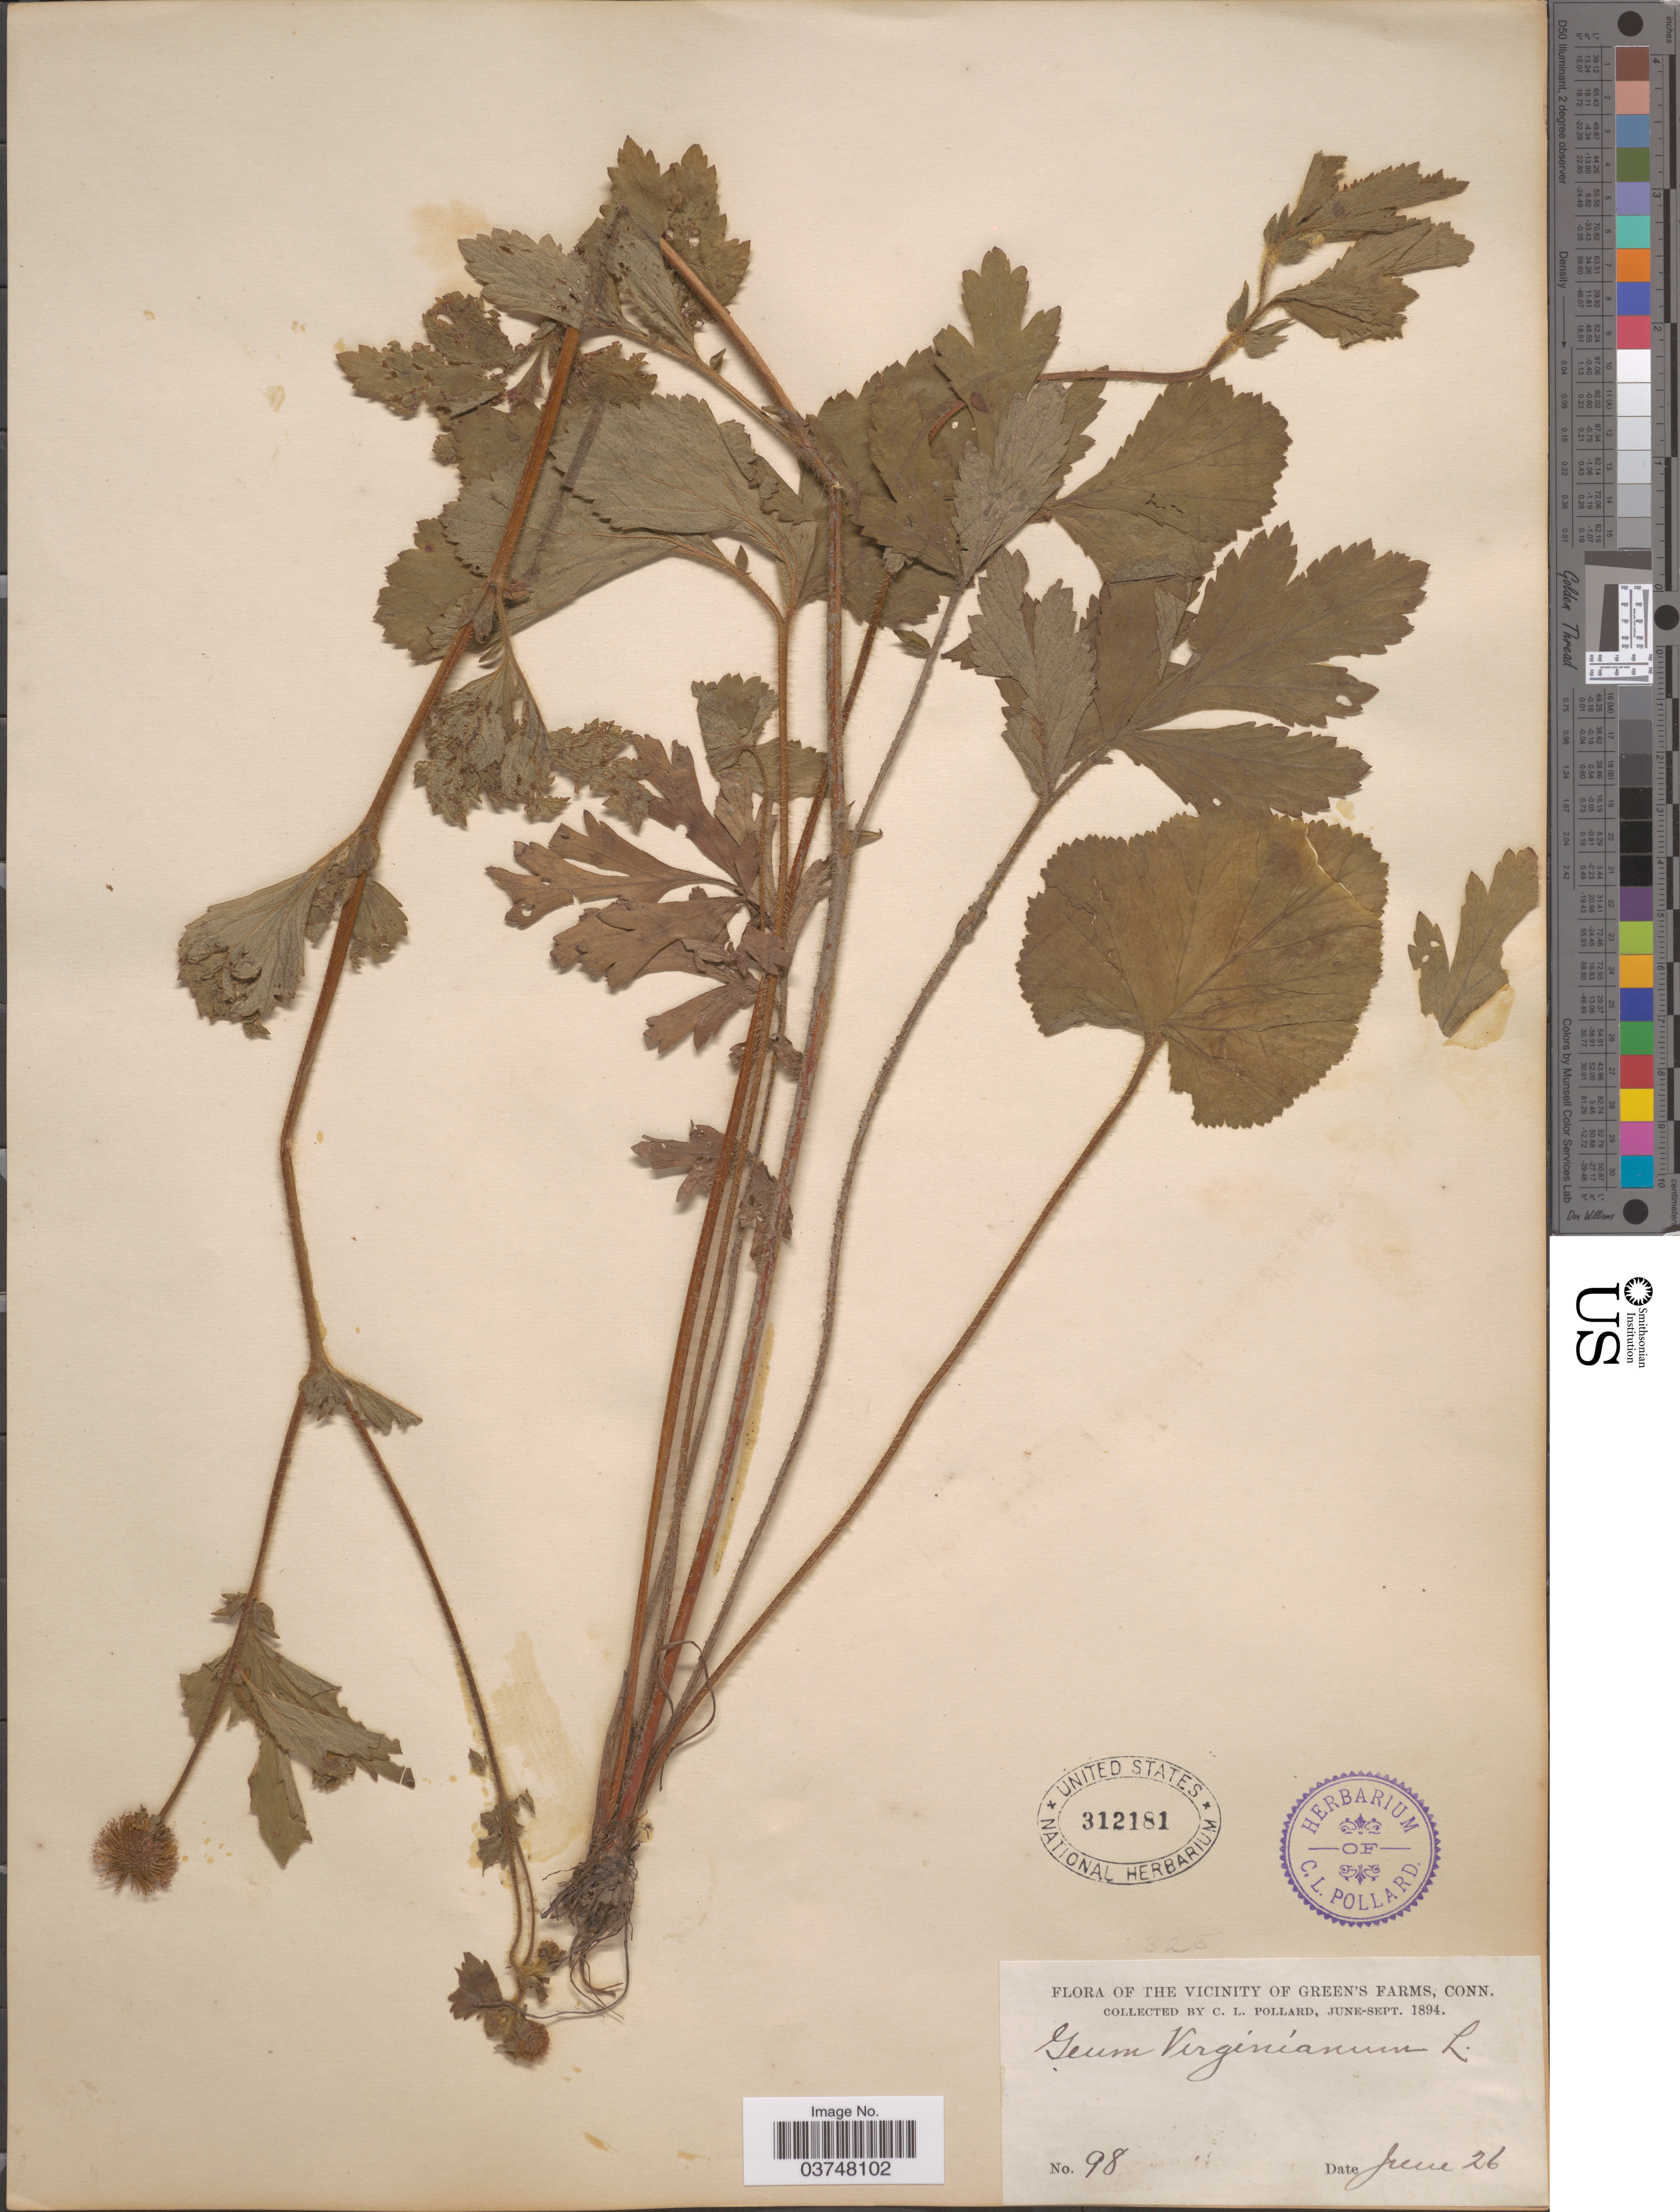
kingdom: Plantae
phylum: Tracheophyta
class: Magnoliopsida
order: Rosales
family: Rosaceae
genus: Geum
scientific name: Geum virginianum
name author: L.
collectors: C. L. Pollard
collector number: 98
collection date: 1894-06-26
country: United States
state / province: Connecticut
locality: The Vicinity of Green's Farms.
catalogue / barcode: US 312181